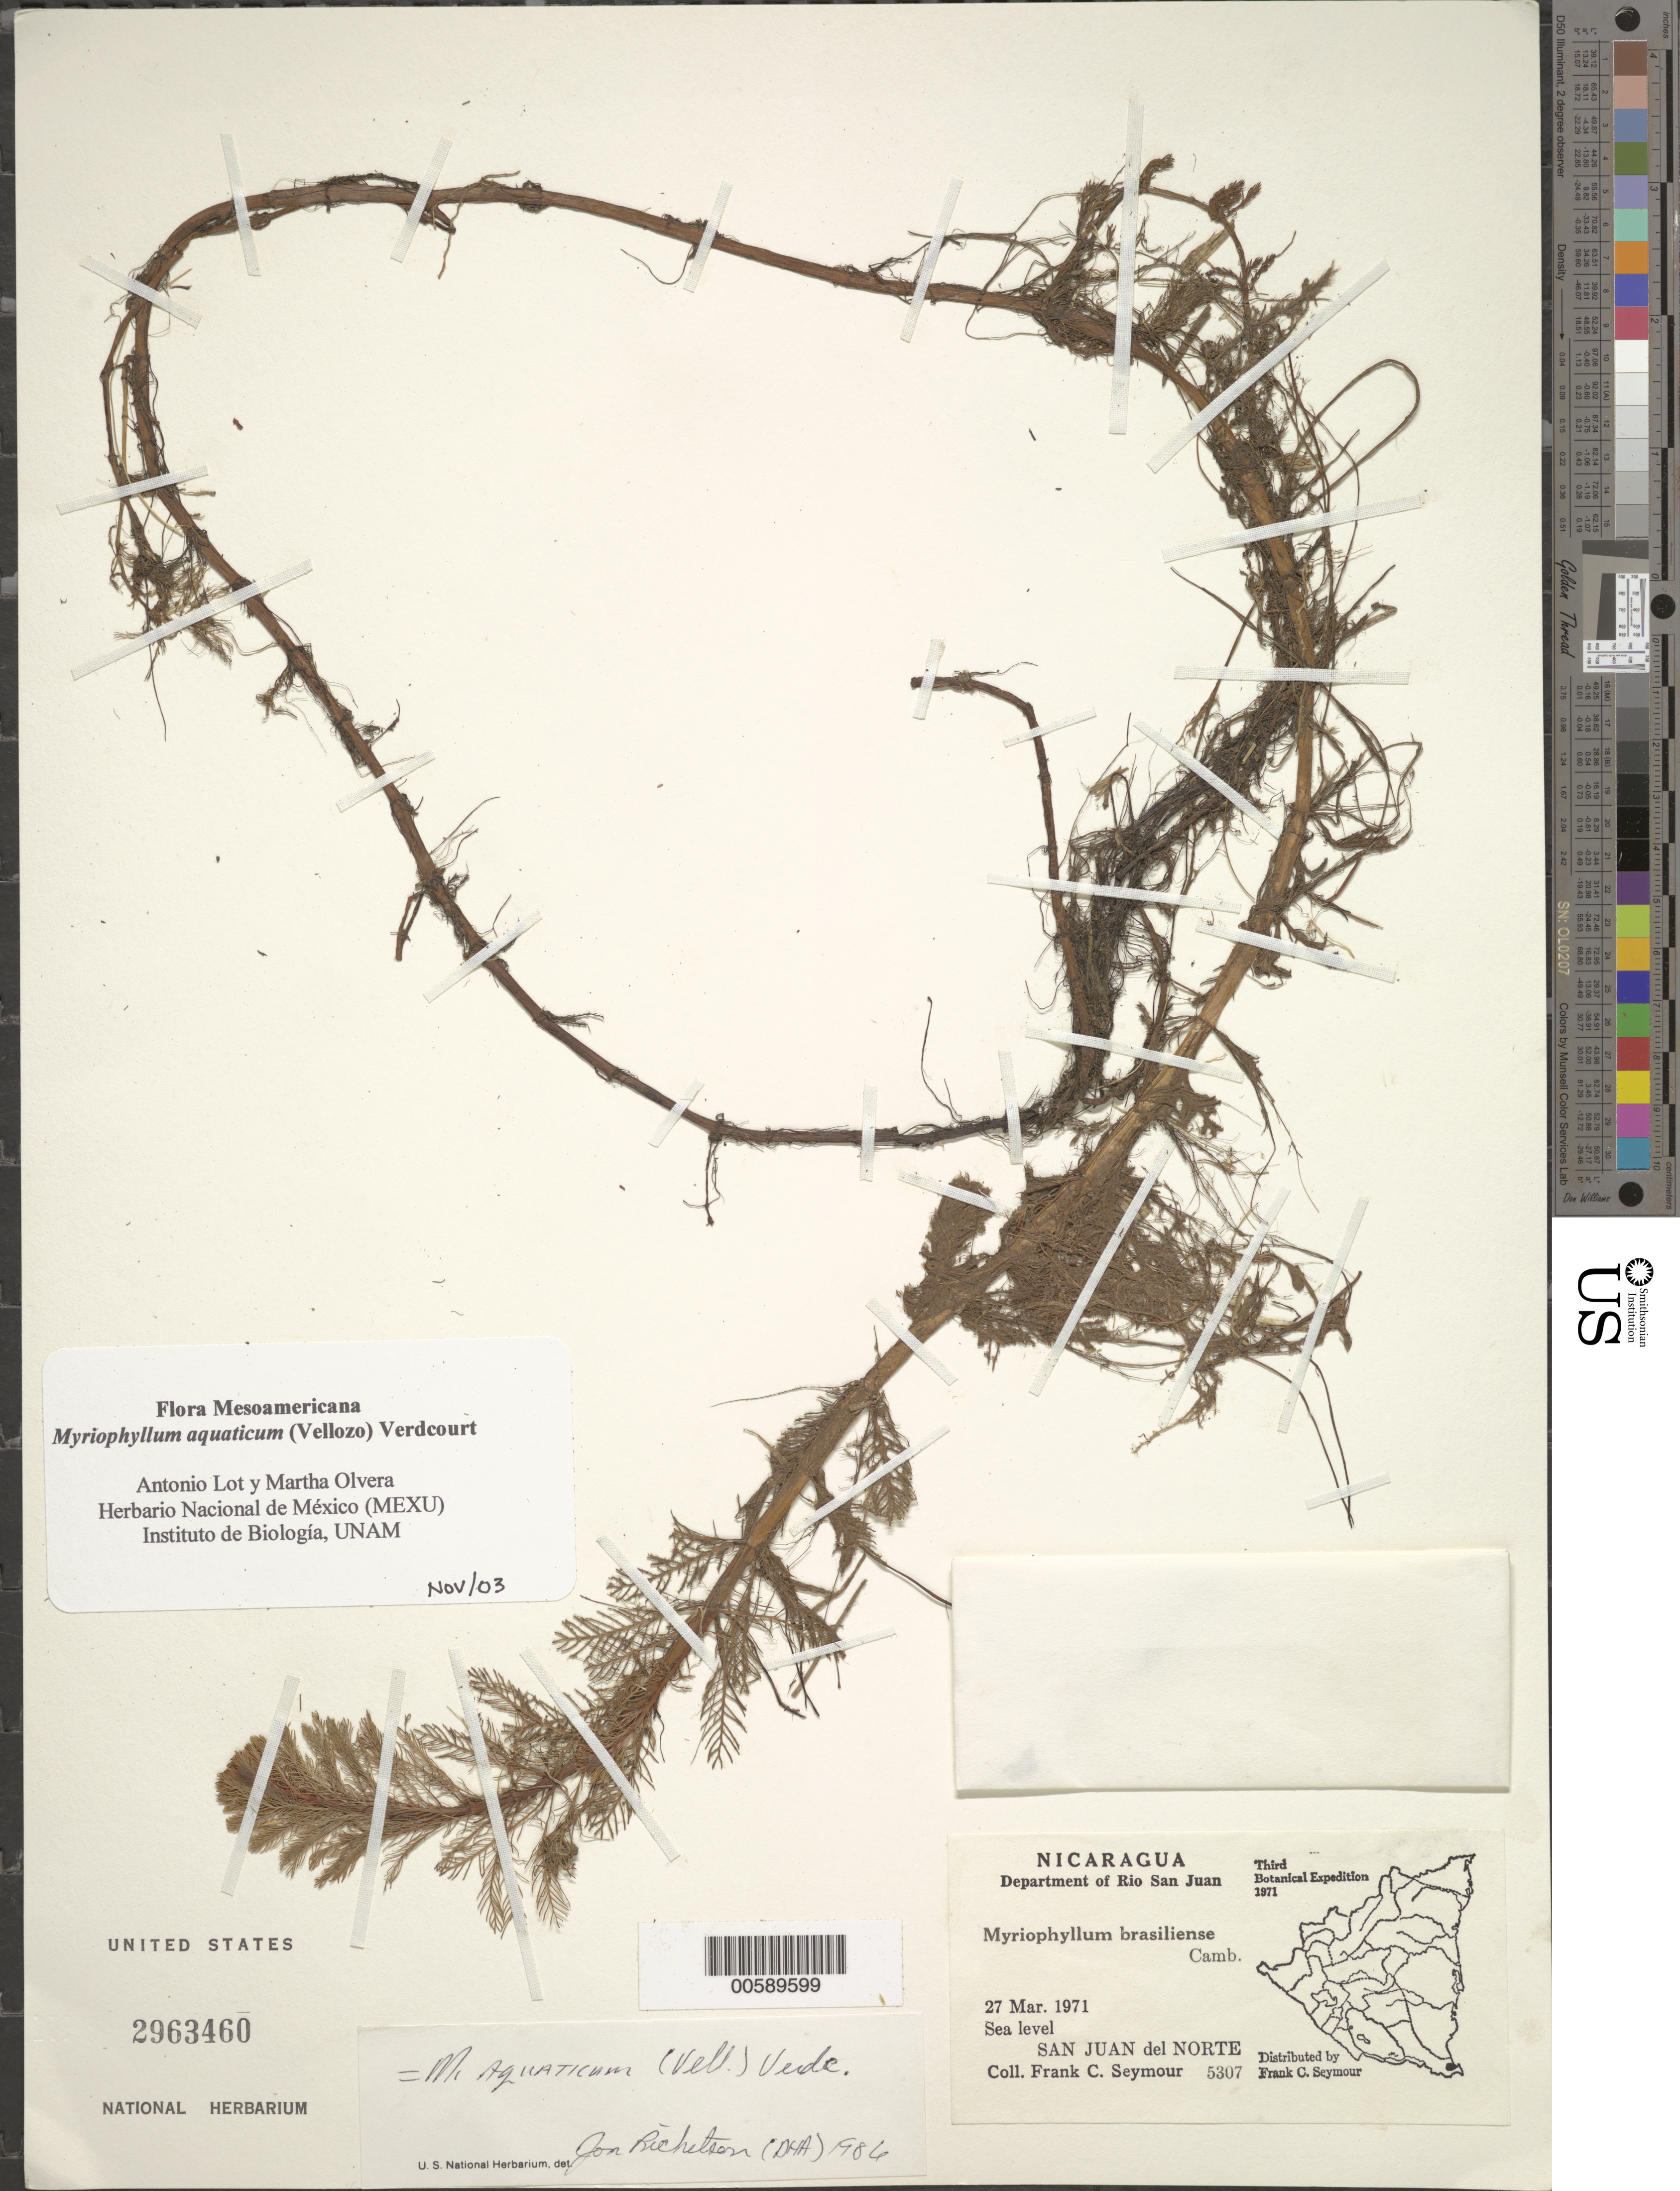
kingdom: Plantae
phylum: Tracheophyta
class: Magnoliopsida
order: Saxifragales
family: Haloragaceae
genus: Myriophyllum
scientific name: Myriophyllum aquaticum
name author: (Vell.) Verdc.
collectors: F. C. Seymour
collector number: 5307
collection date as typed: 27 Mar 1971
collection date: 1971-03-27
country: Nicaragua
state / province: Río San Juan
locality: San Juan del Norte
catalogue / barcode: US 2963460